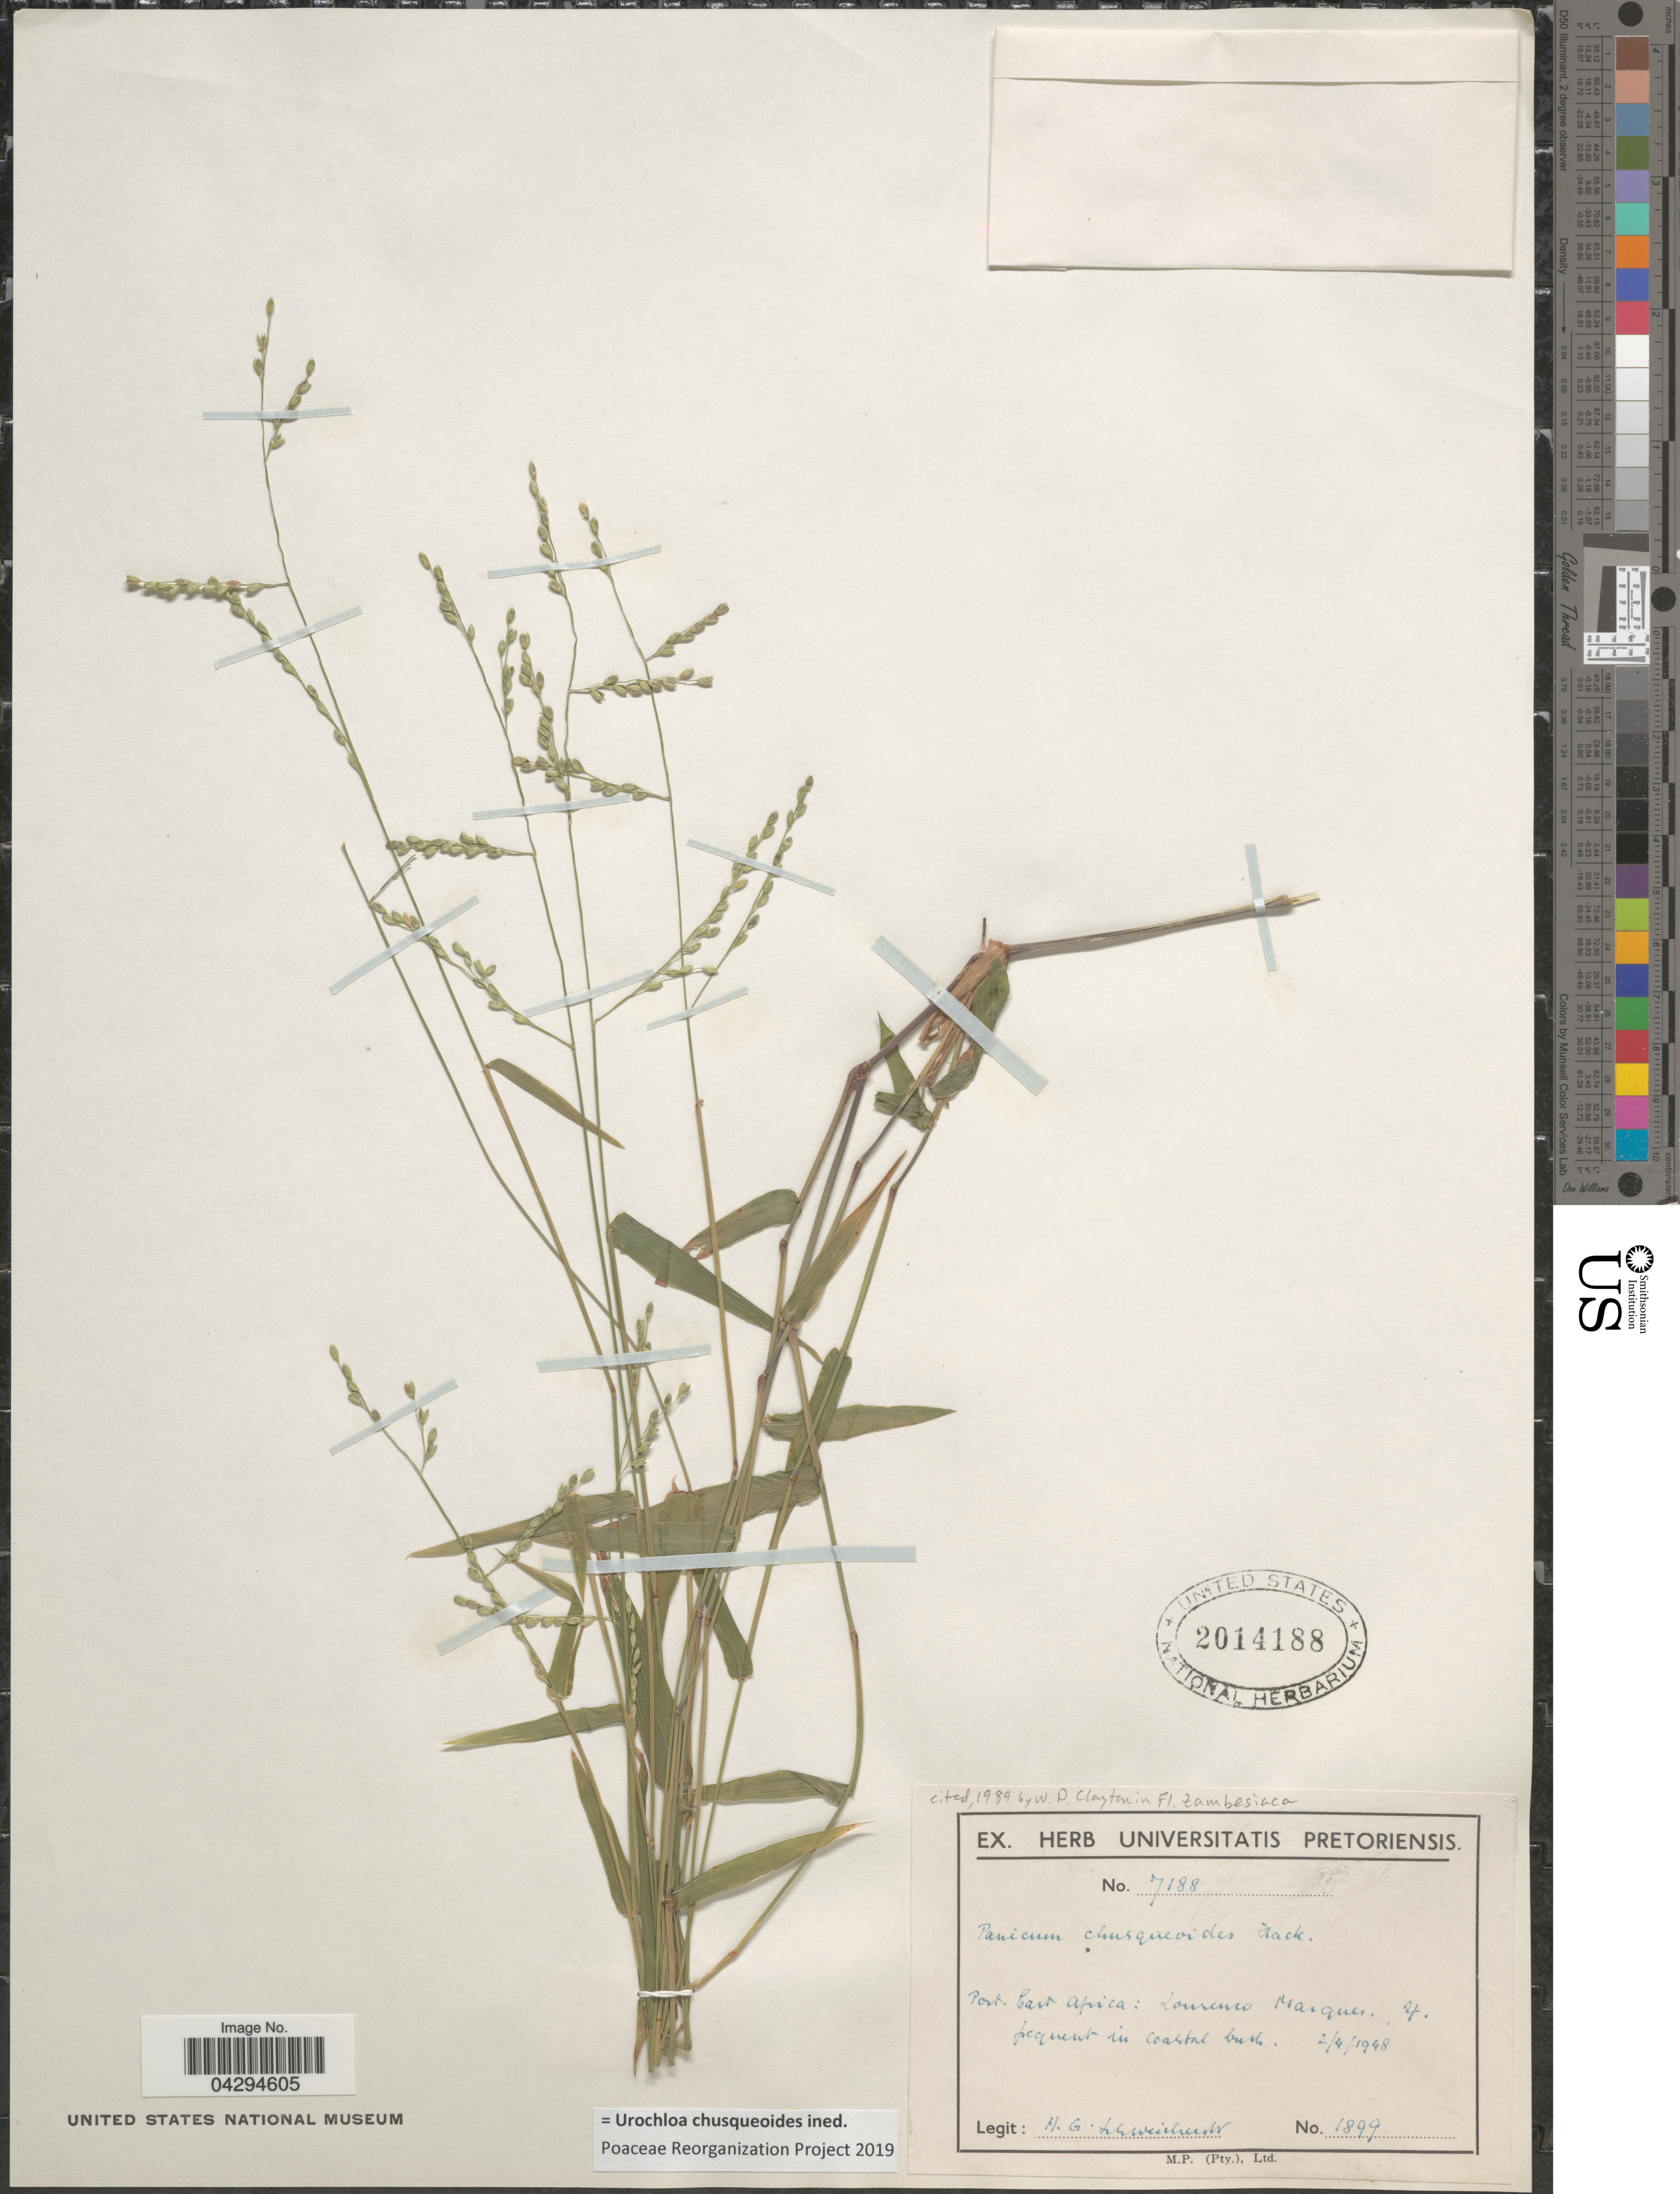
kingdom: Plantae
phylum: Tracheophyta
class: Liliopsida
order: Poales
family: Poaceae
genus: Urochloa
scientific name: Urochloa chusqueoides ined.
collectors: H. Schweickerdt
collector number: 1899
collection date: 1948-04-02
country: Mozambique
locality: Port. East Africa: Lourenco Marques.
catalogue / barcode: US 2014188